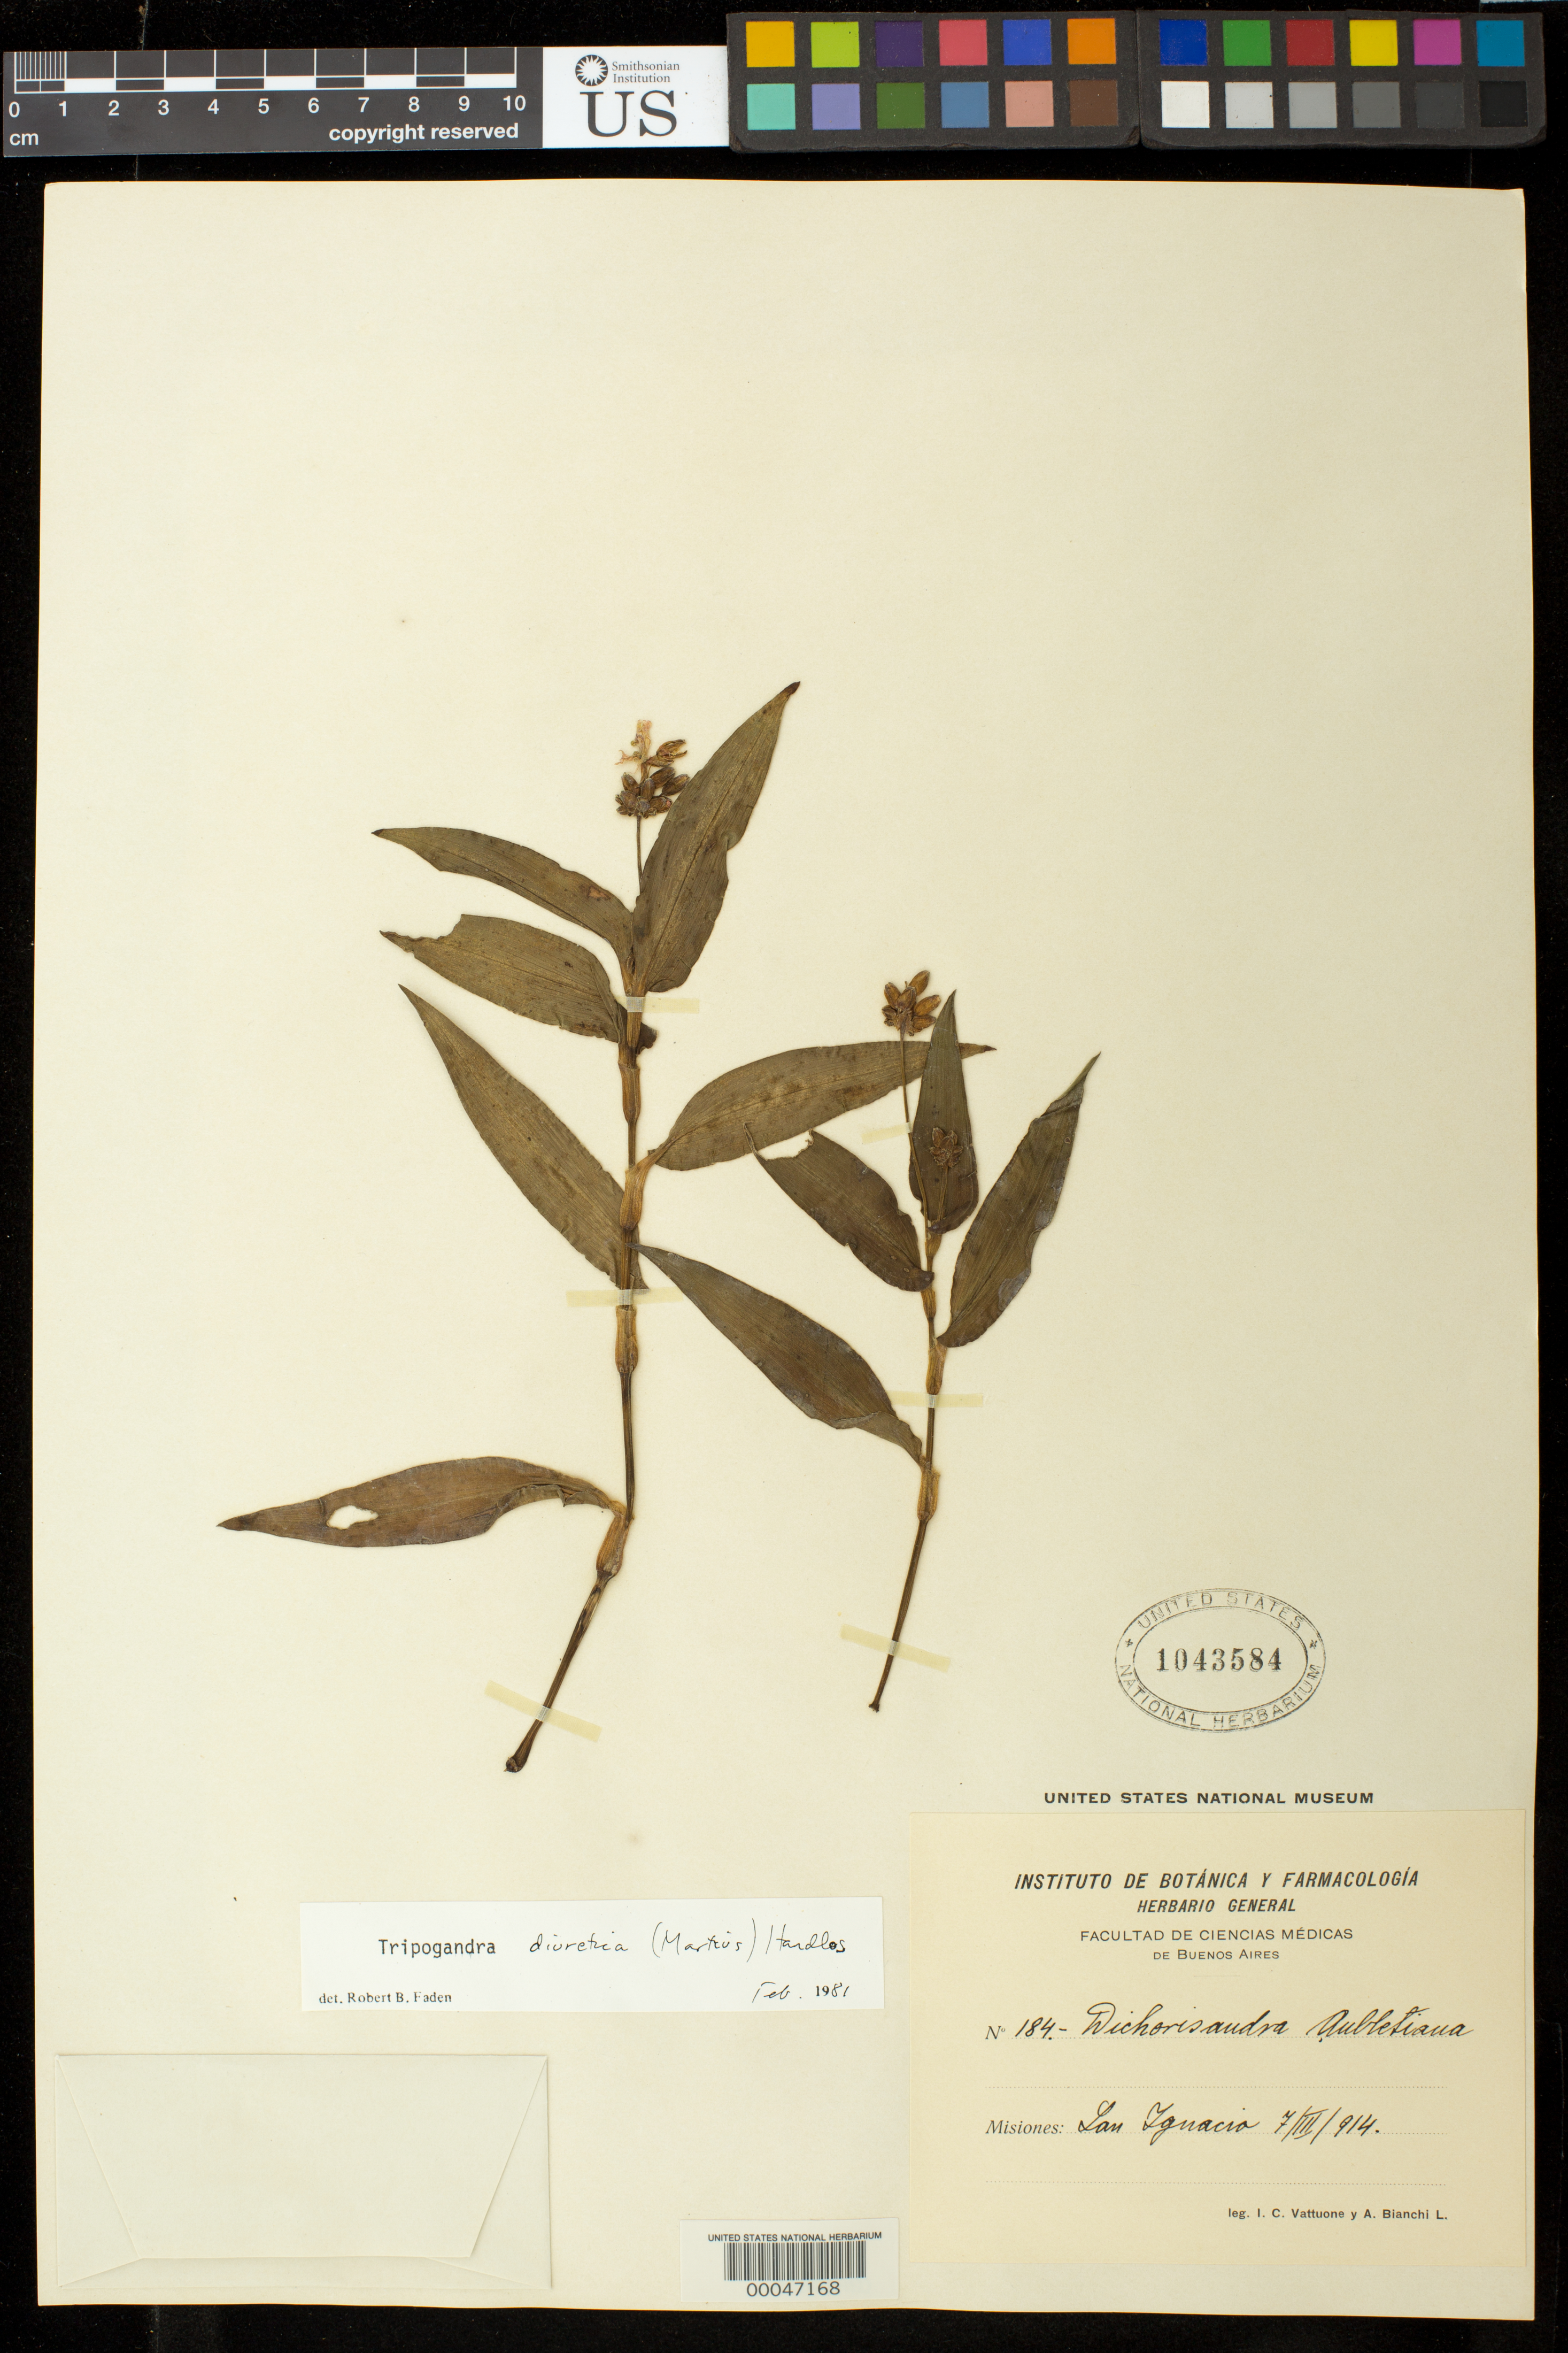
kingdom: Plantae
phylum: Tracheophyta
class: Liliopsida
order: Commelinales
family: Commelinaceae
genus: Tripogandra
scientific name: Tripogandra diuretica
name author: (Mart.) Handlos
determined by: Faden, Robert B., (US), Smithsonian Institution - National Museum of Natural History (UNITED STATES)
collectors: I. Vattuone & A. Bianchi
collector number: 184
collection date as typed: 07 Mar 1914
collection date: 1914-03-07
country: Argentina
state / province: Misiones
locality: San Ignacio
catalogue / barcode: US 1043584